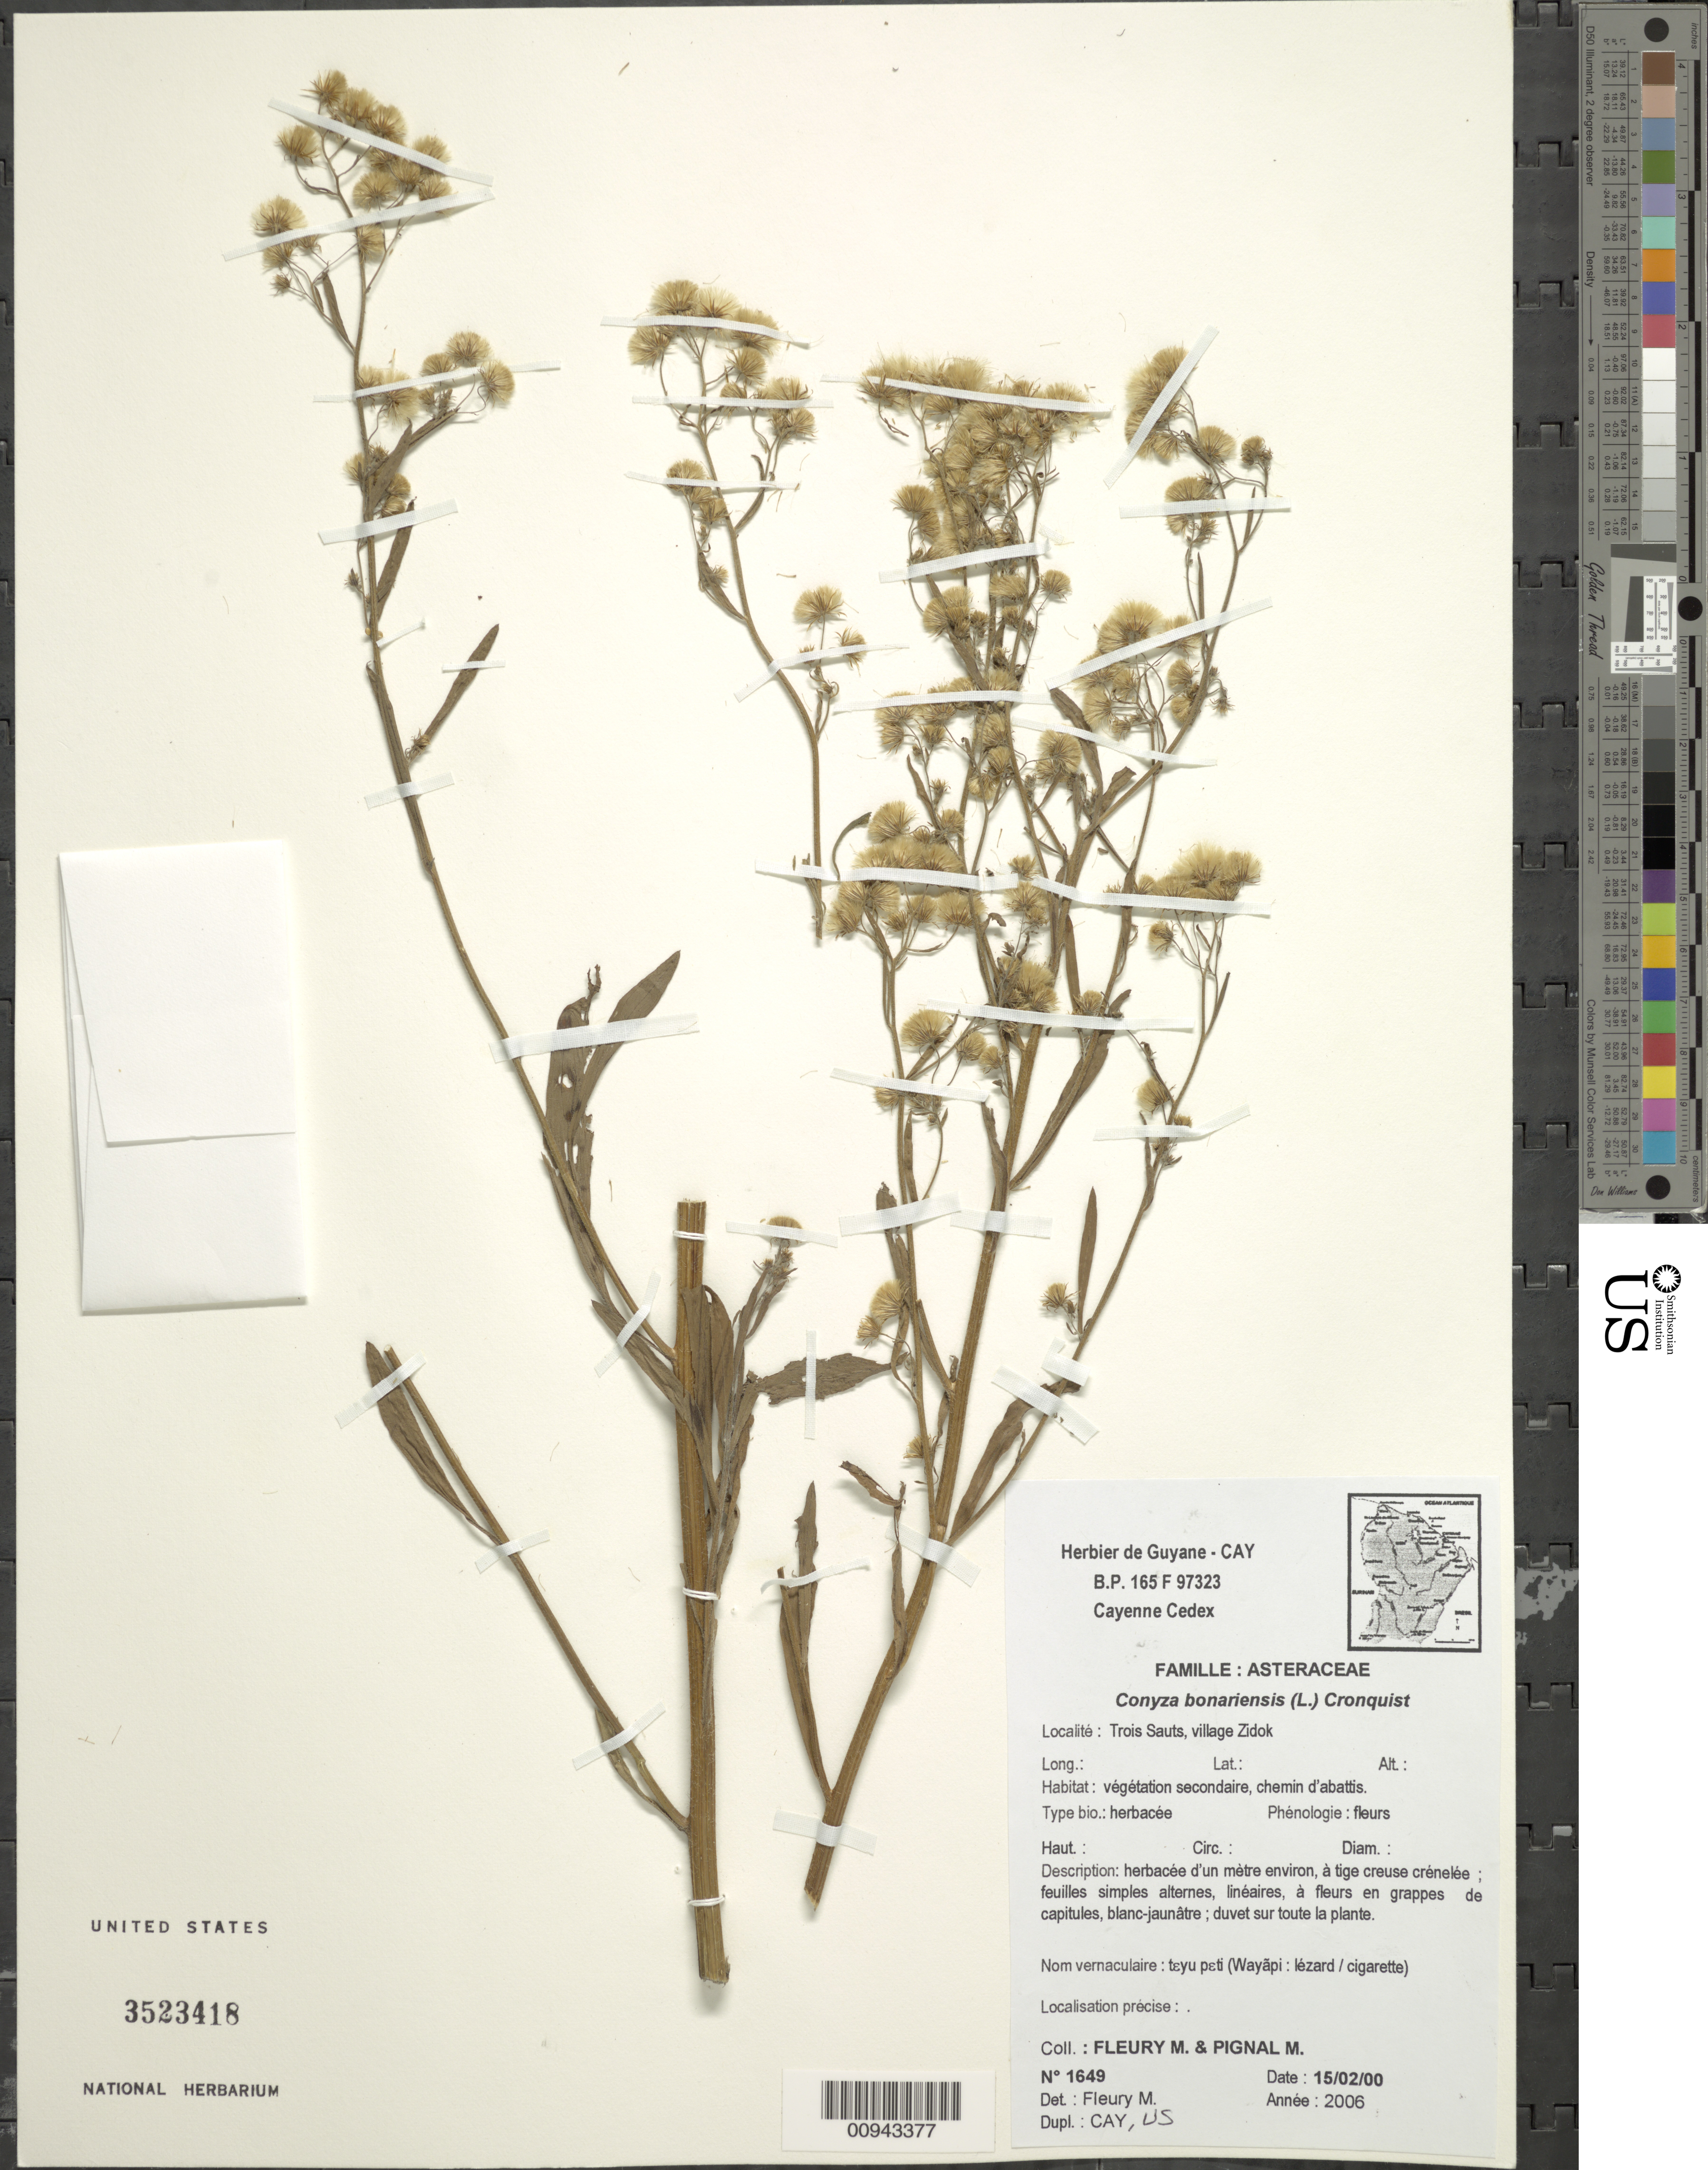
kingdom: Plantae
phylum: Tracheophyta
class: Magnoliopsida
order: Asterales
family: Asteraceae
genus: Conyza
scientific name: Conyza bonariensis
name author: (L.) Cronq.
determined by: Fleury, M.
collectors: M. Fleury & M. Pignal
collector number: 1649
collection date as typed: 15-Feb-00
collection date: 2000-02-15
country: French Guiana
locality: Trois Sauts, village Zidok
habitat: Vegetation secondaire, chemin d'abattis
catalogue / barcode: US 3523418